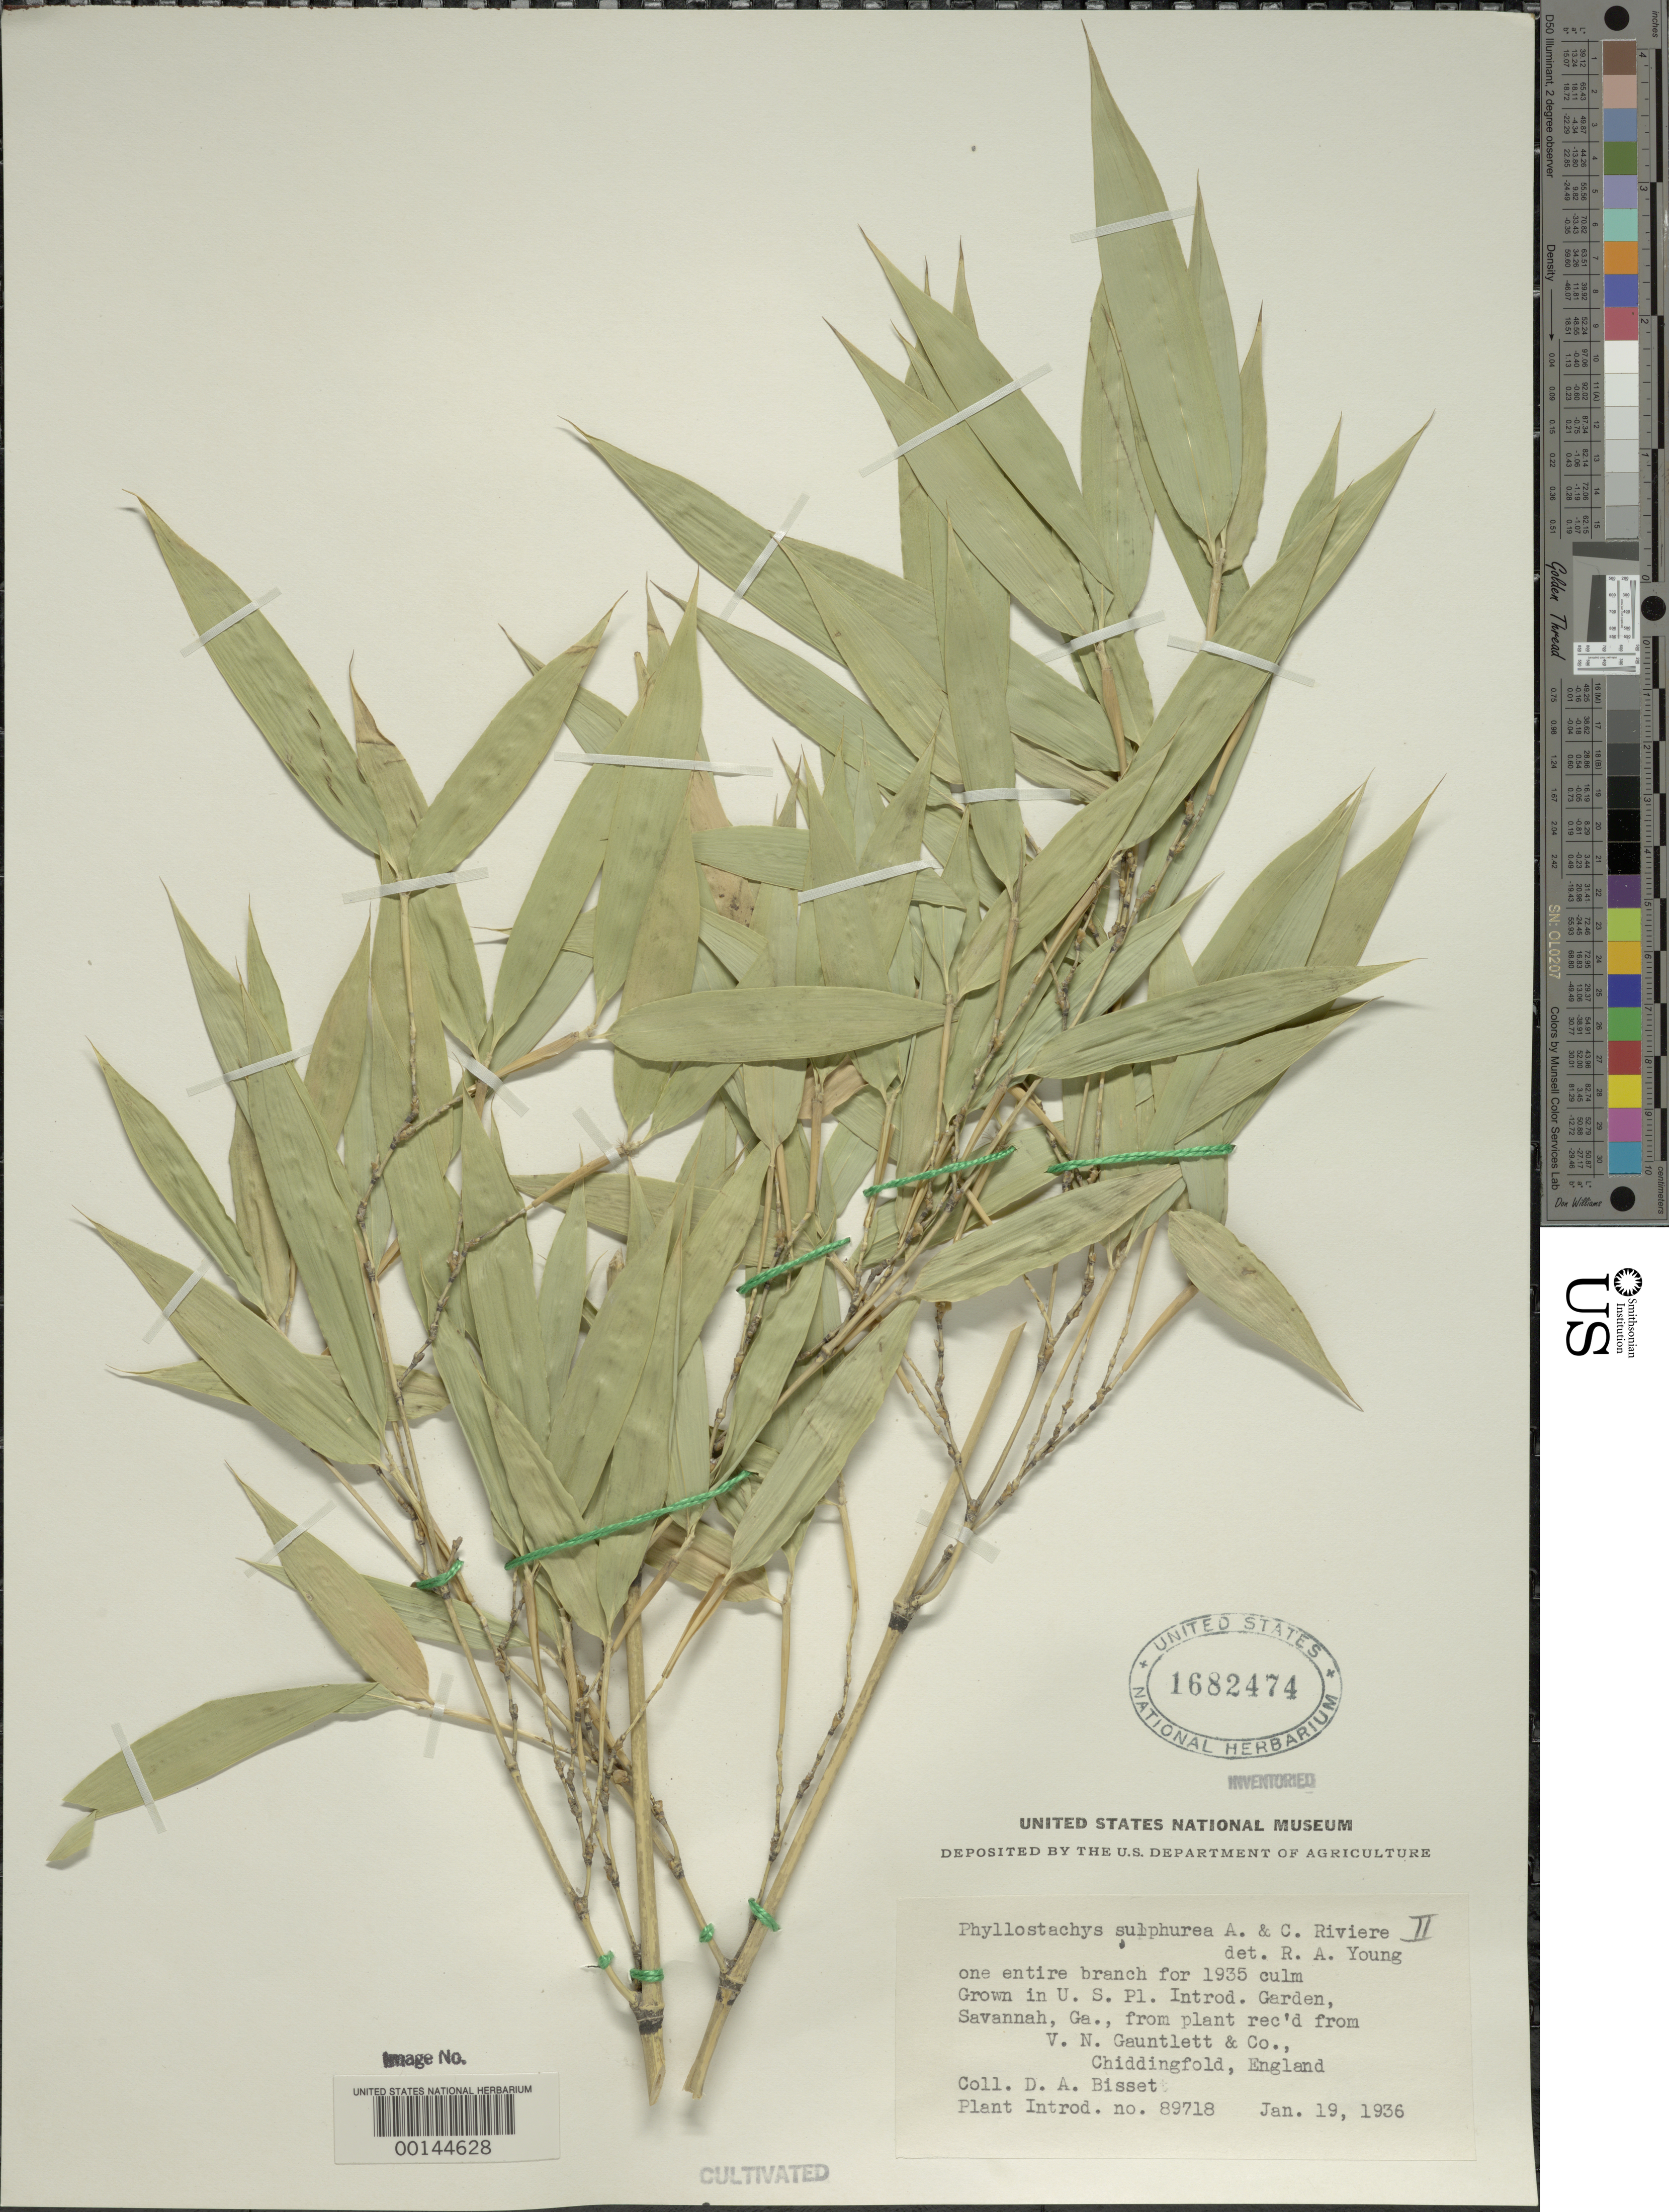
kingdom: Plantae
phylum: Tracheophyta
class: Liliopsida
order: Poales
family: Poaceae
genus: Phyllostachys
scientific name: Phyllostachys sulphurea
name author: (Carrière) Rivière & C. Rivière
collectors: D. Bisset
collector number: PI 89718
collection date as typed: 19 Jan 1936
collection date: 1936-01-19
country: United States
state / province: Georgia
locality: Savannah, us. p.i. garden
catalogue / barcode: US 1682474